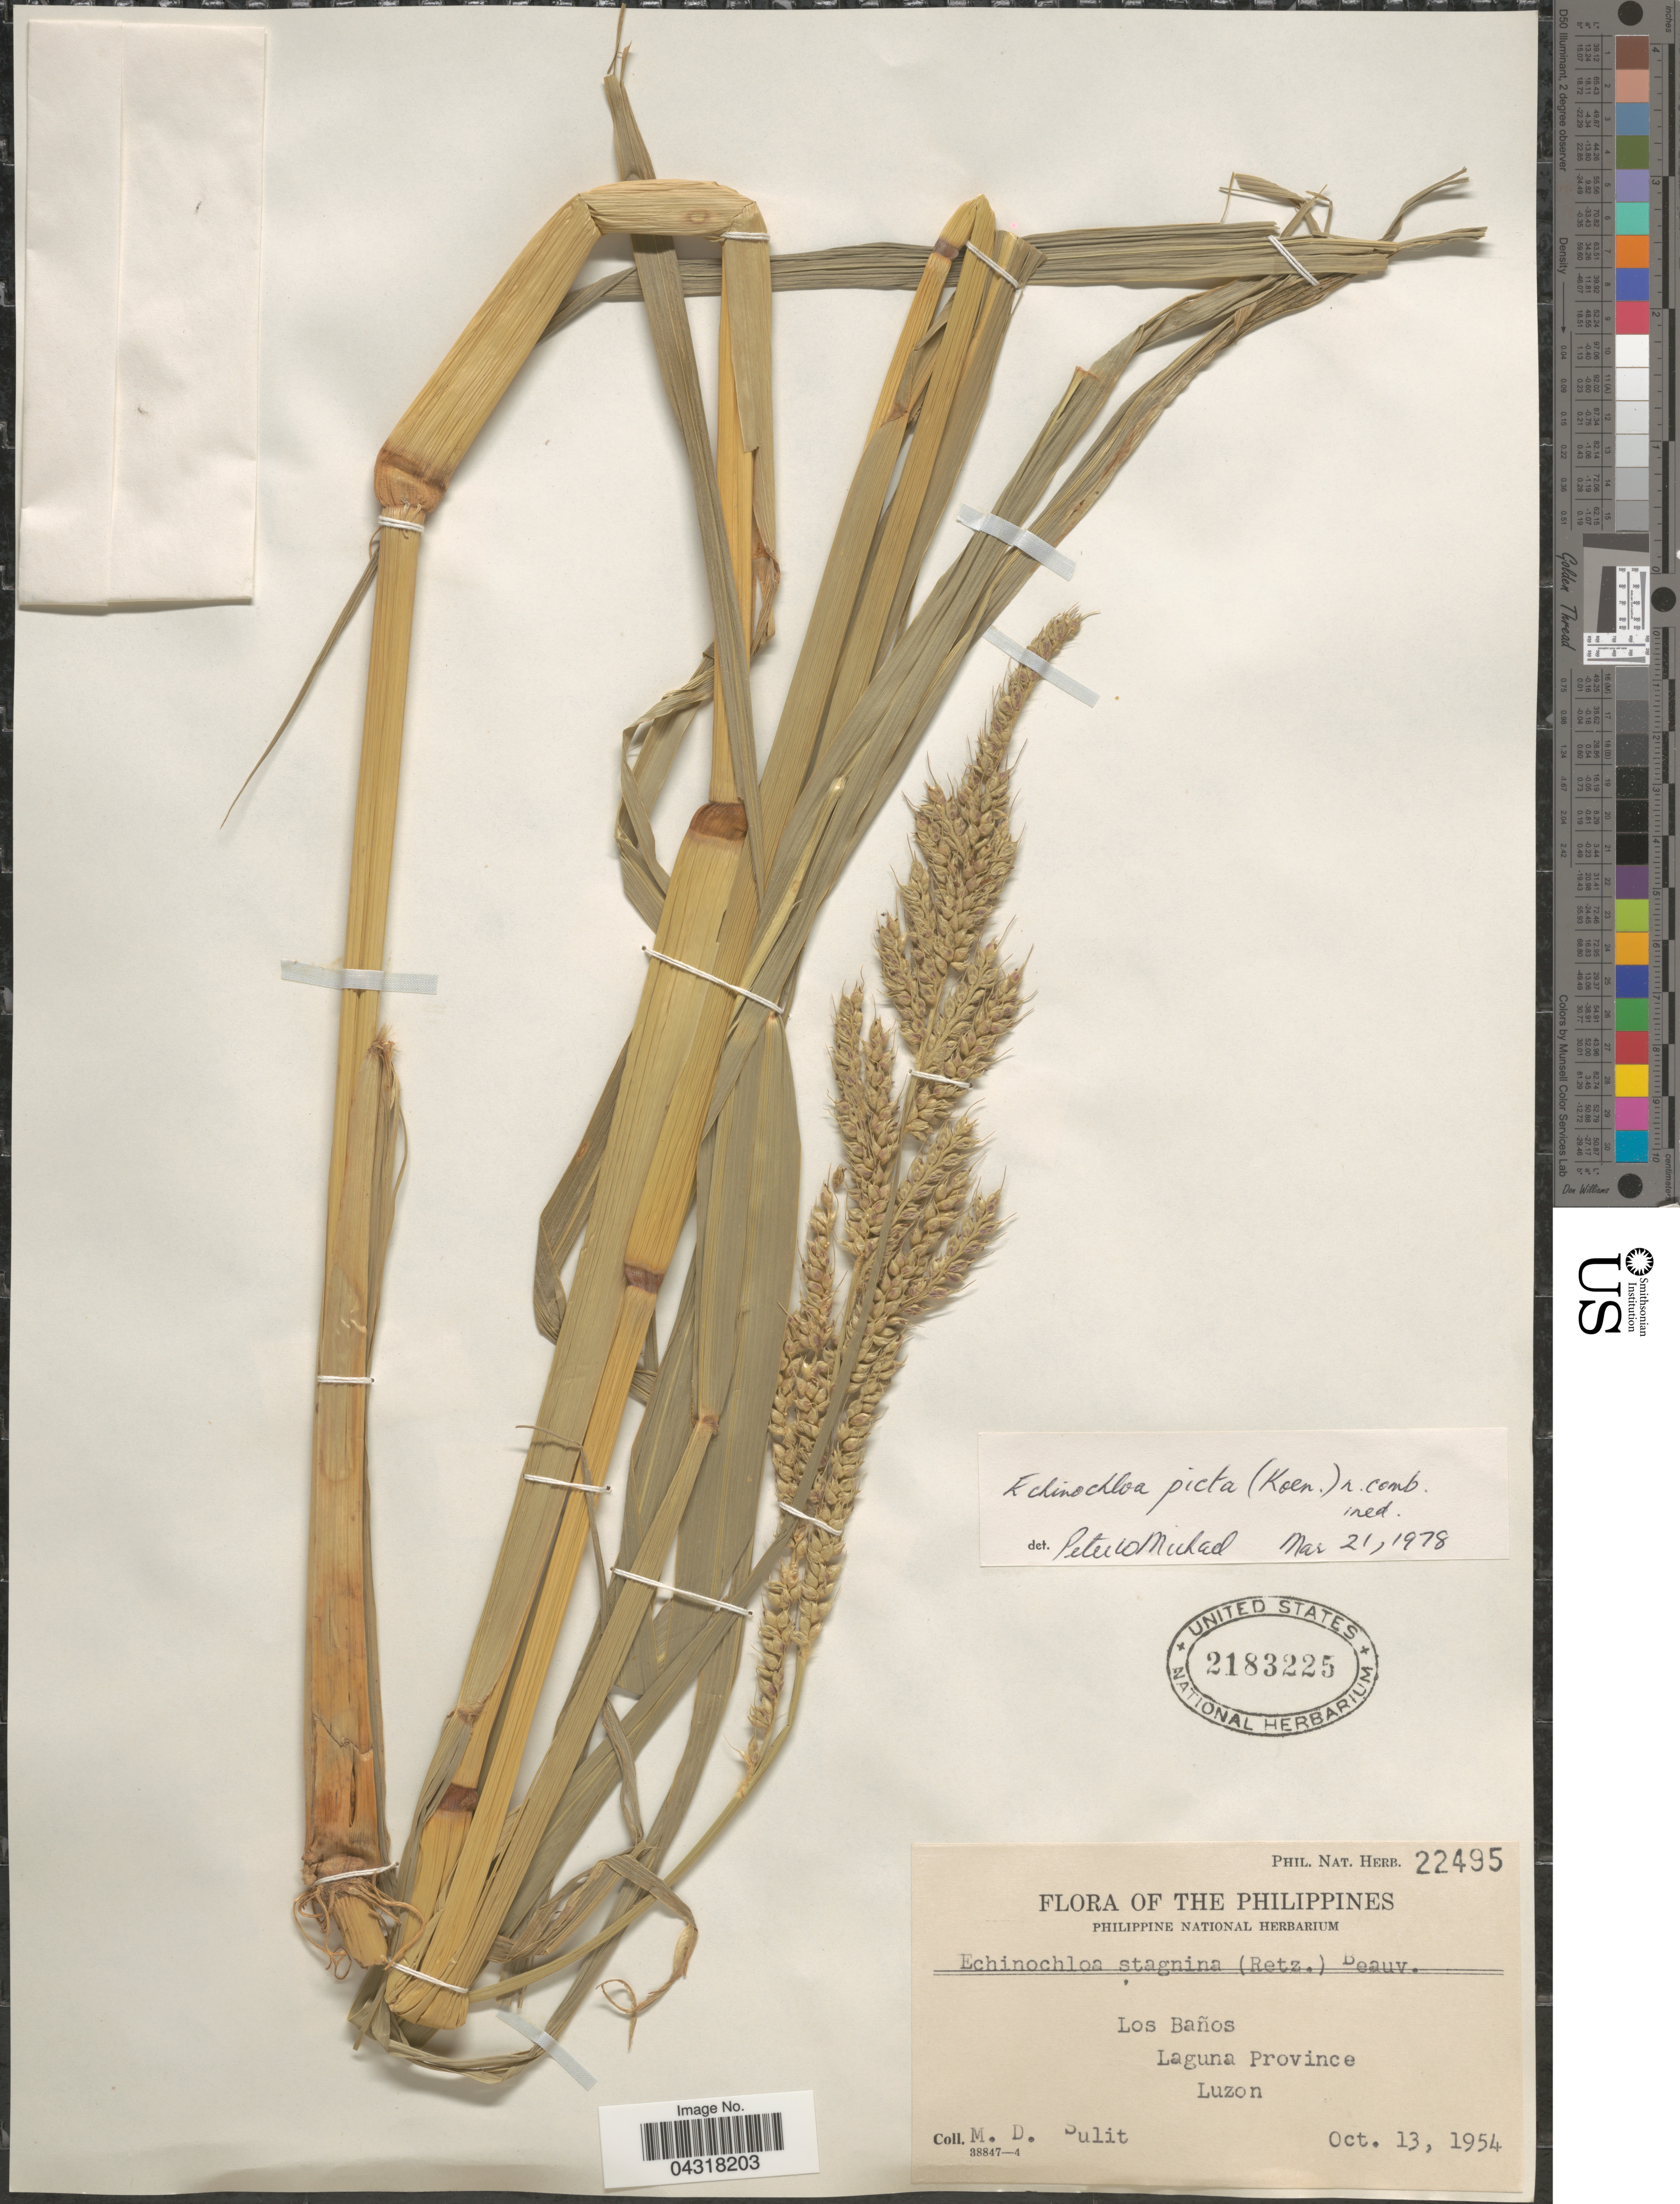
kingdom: Plantae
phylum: Tracheophyta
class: Liliopsida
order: Poales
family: Poaceae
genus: Echinochloa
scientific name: Echinochloa picta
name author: (K.D. Koenig) Michael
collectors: M. Sulit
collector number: Phil. Nat. Herb. 22495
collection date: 1954-10-13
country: Philippines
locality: Los Baños. Laguna Province. Luzon.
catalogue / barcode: US 2183225